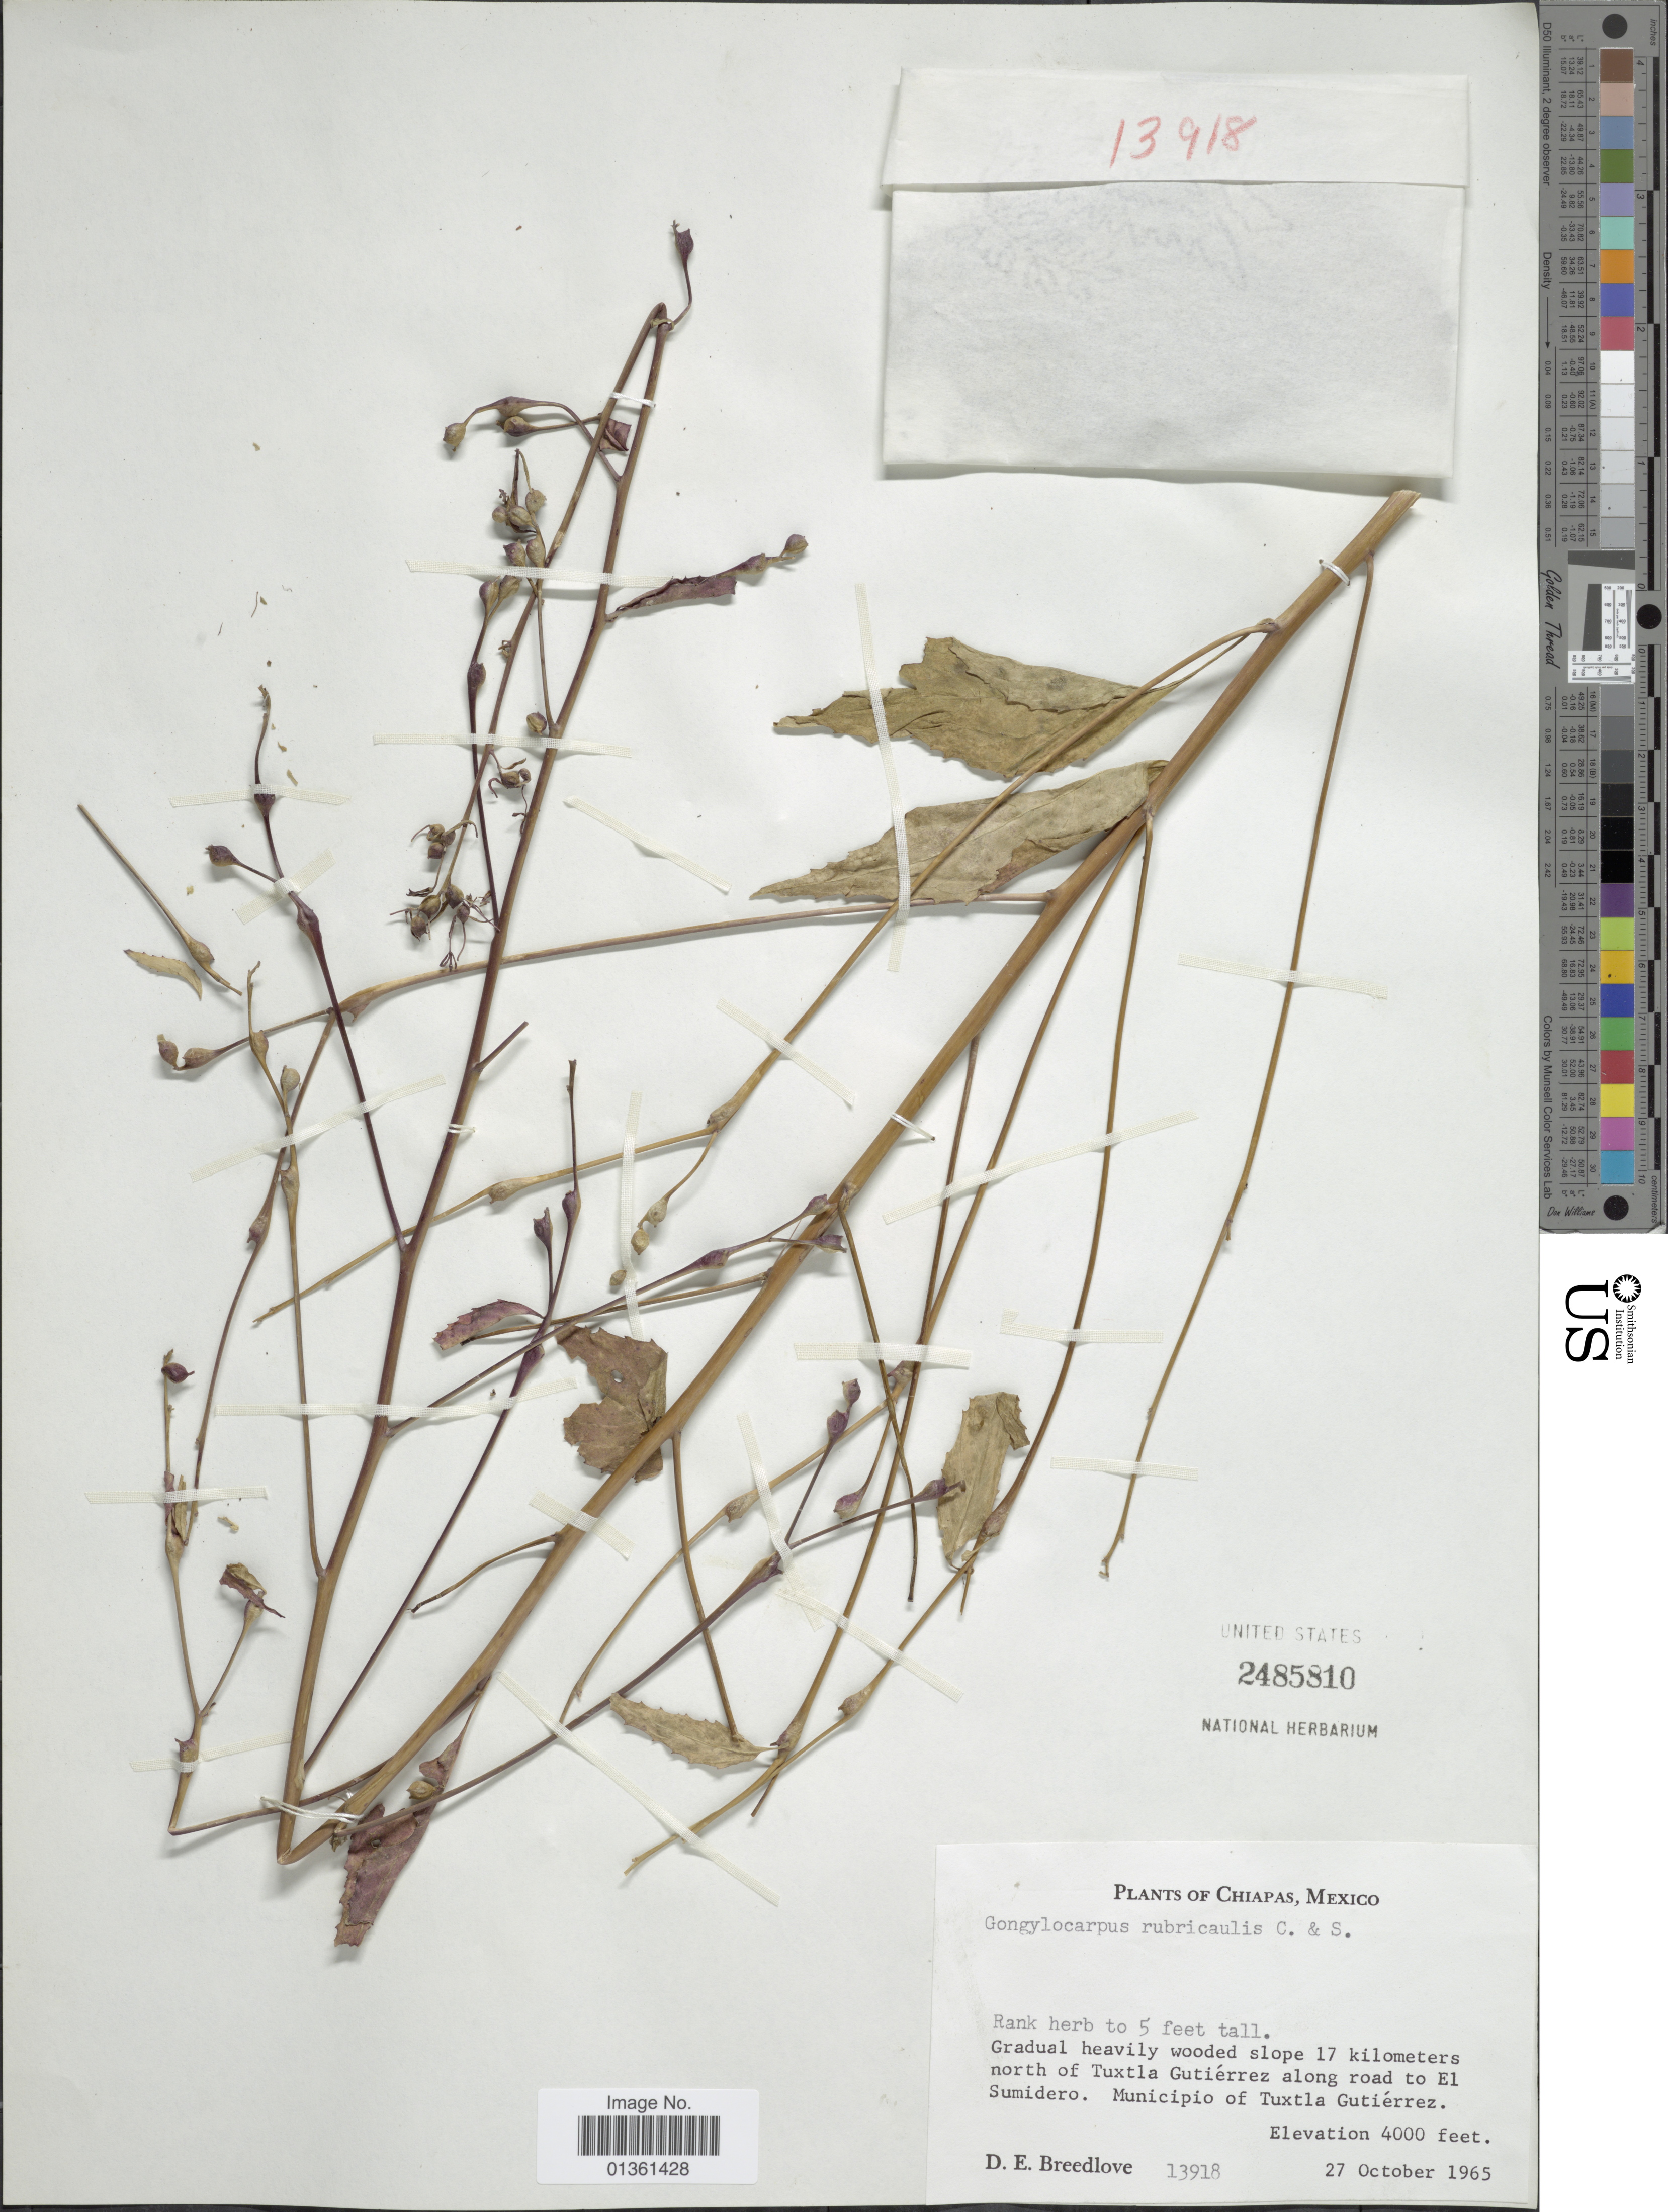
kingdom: Plantae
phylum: Tracheophyta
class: Magnoliopsida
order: Myrtales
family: Onagraceae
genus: Gongylocarpus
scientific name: Gongylocarpus rubricaulis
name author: Schltdl. & Cham.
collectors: D. E. Breedlove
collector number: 13918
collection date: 1965-10-27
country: Mexico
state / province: Chiapas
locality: Gradual heavily wooded slope 17 kilometers north of Tuxtla Gutiérrez along road to El Sumidero. Municipio of Tuxtla Gutiérrez.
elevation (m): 1219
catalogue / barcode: US 2485810